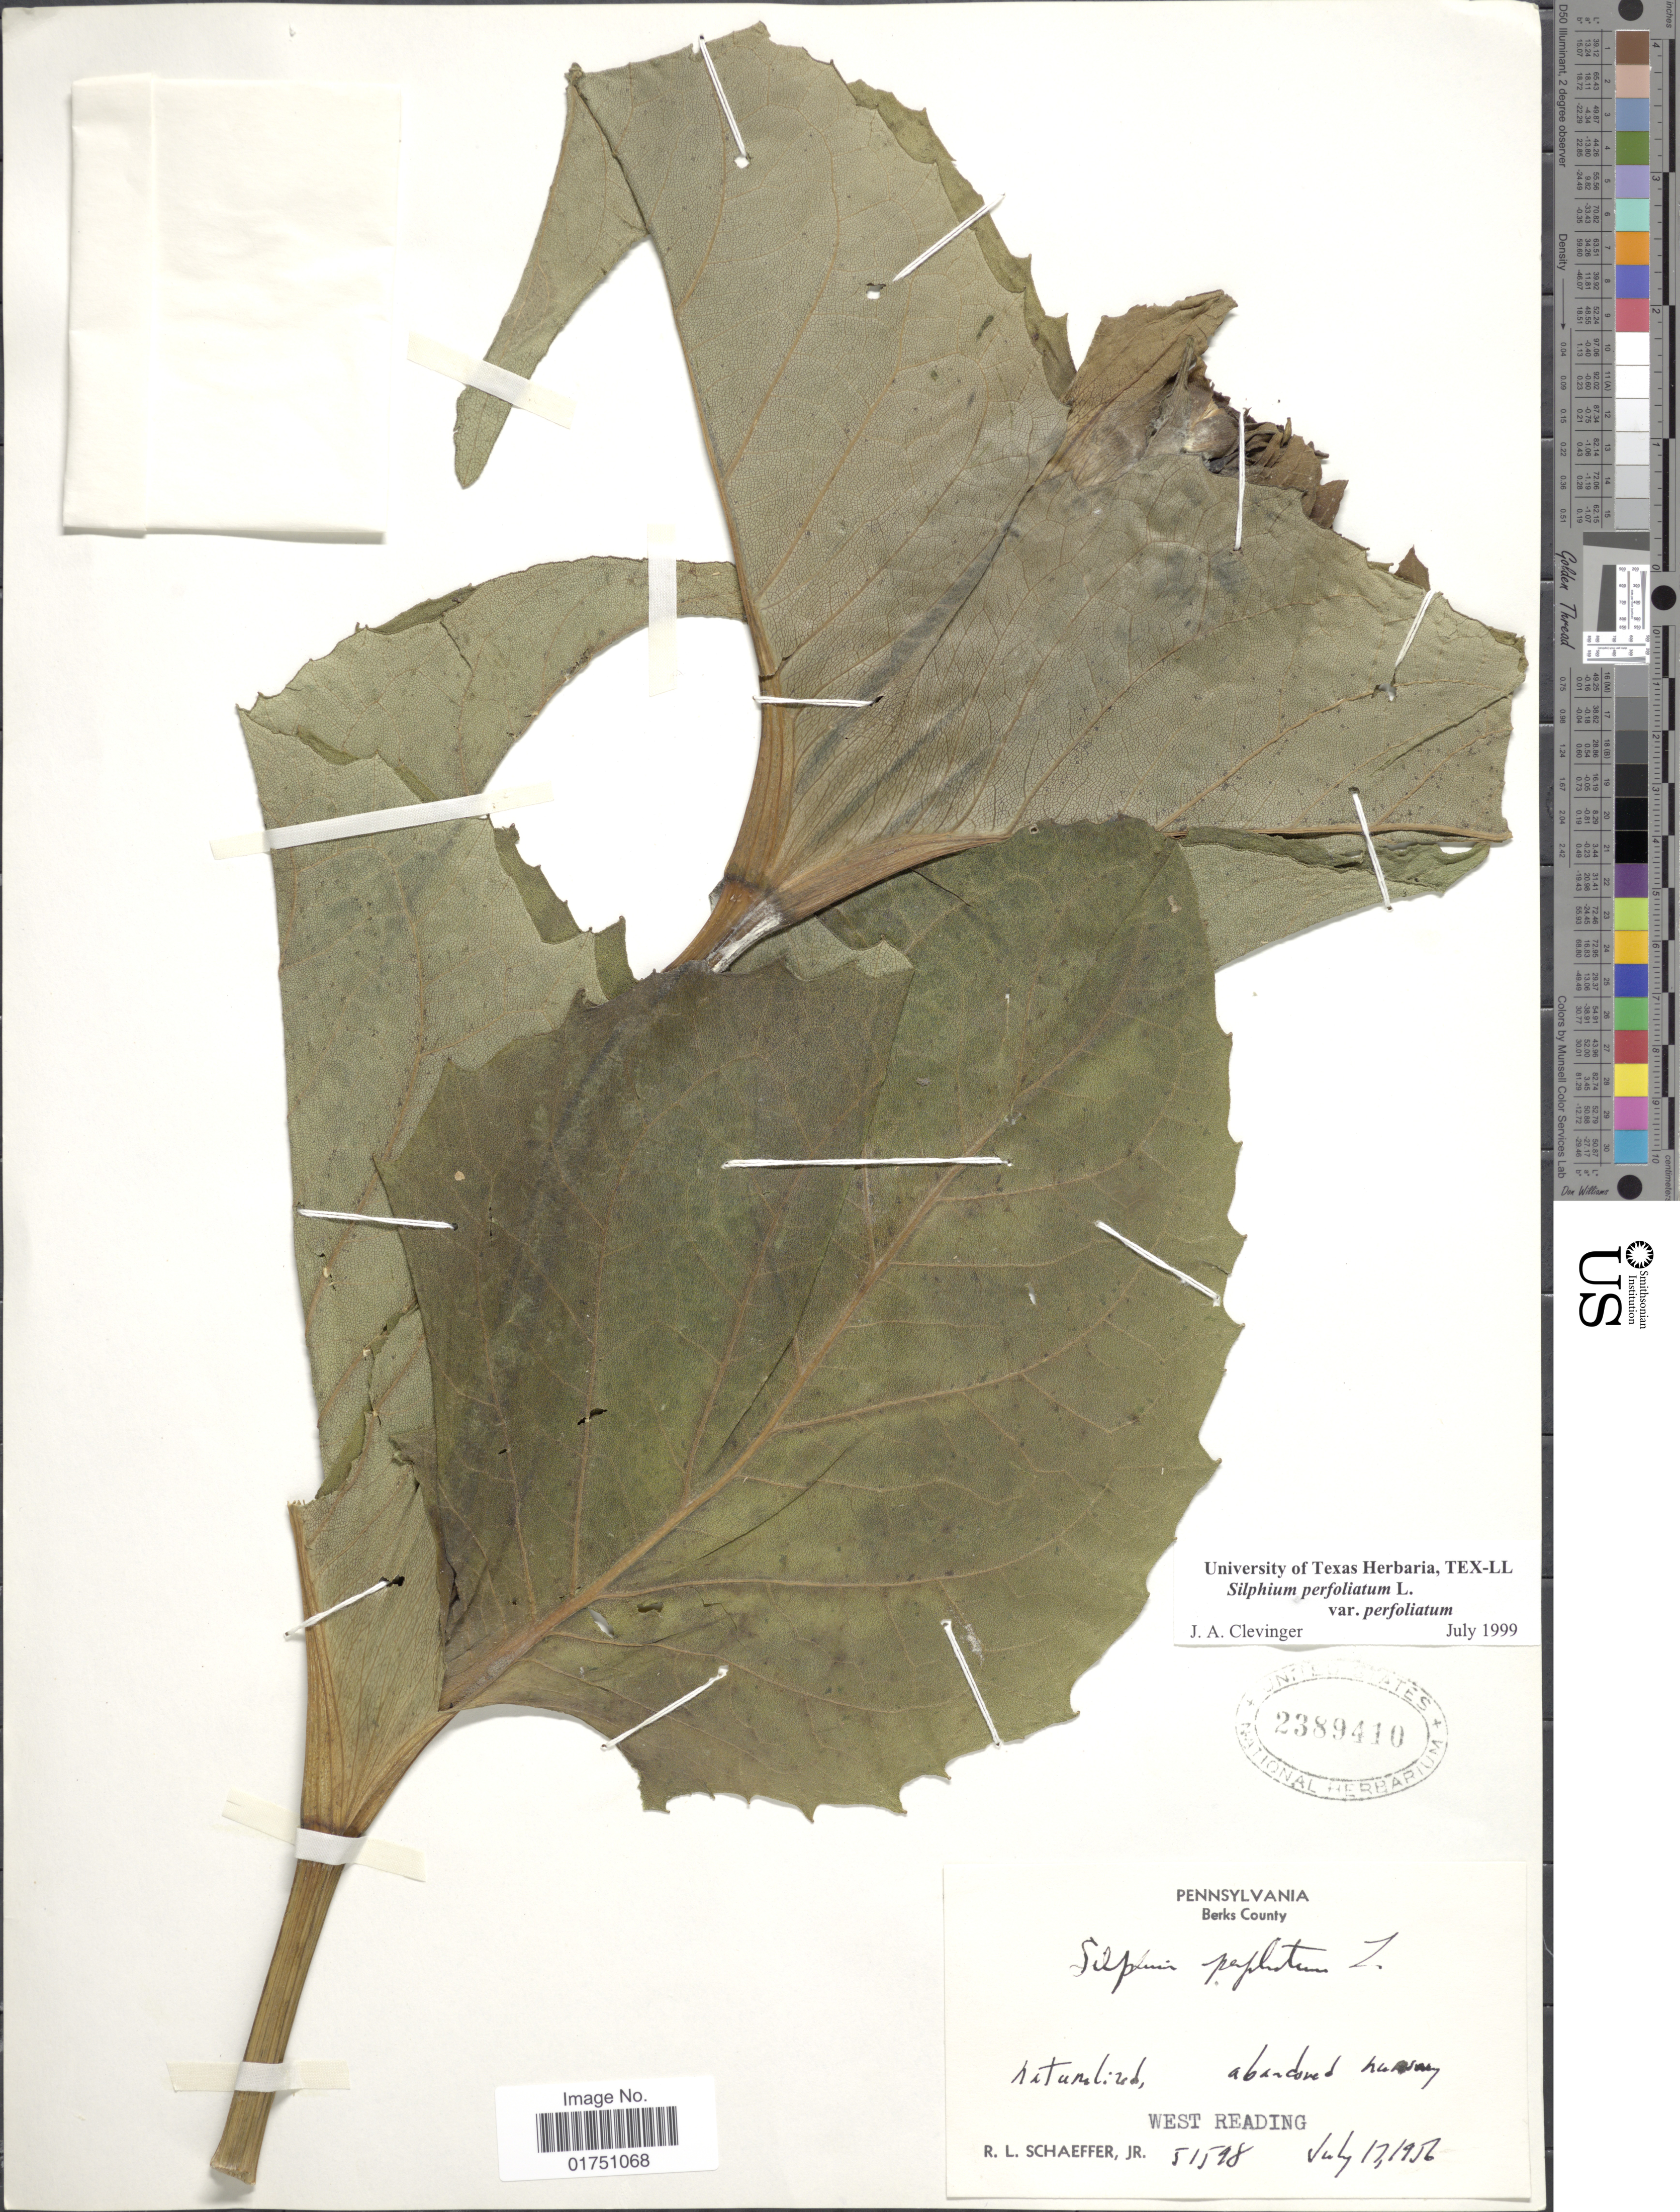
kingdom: Plantae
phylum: Tracheophyta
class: Magnoliopsida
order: Asterales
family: Asteraceae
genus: Silphium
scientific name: Silphium perfoliatum var. perfoliatum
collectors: R. L. Schaeffer Jr.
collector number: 51598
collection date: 1956-07-17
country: United States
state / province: Pennsylvania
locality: Berks County. West Reading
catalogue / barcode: US 2389410